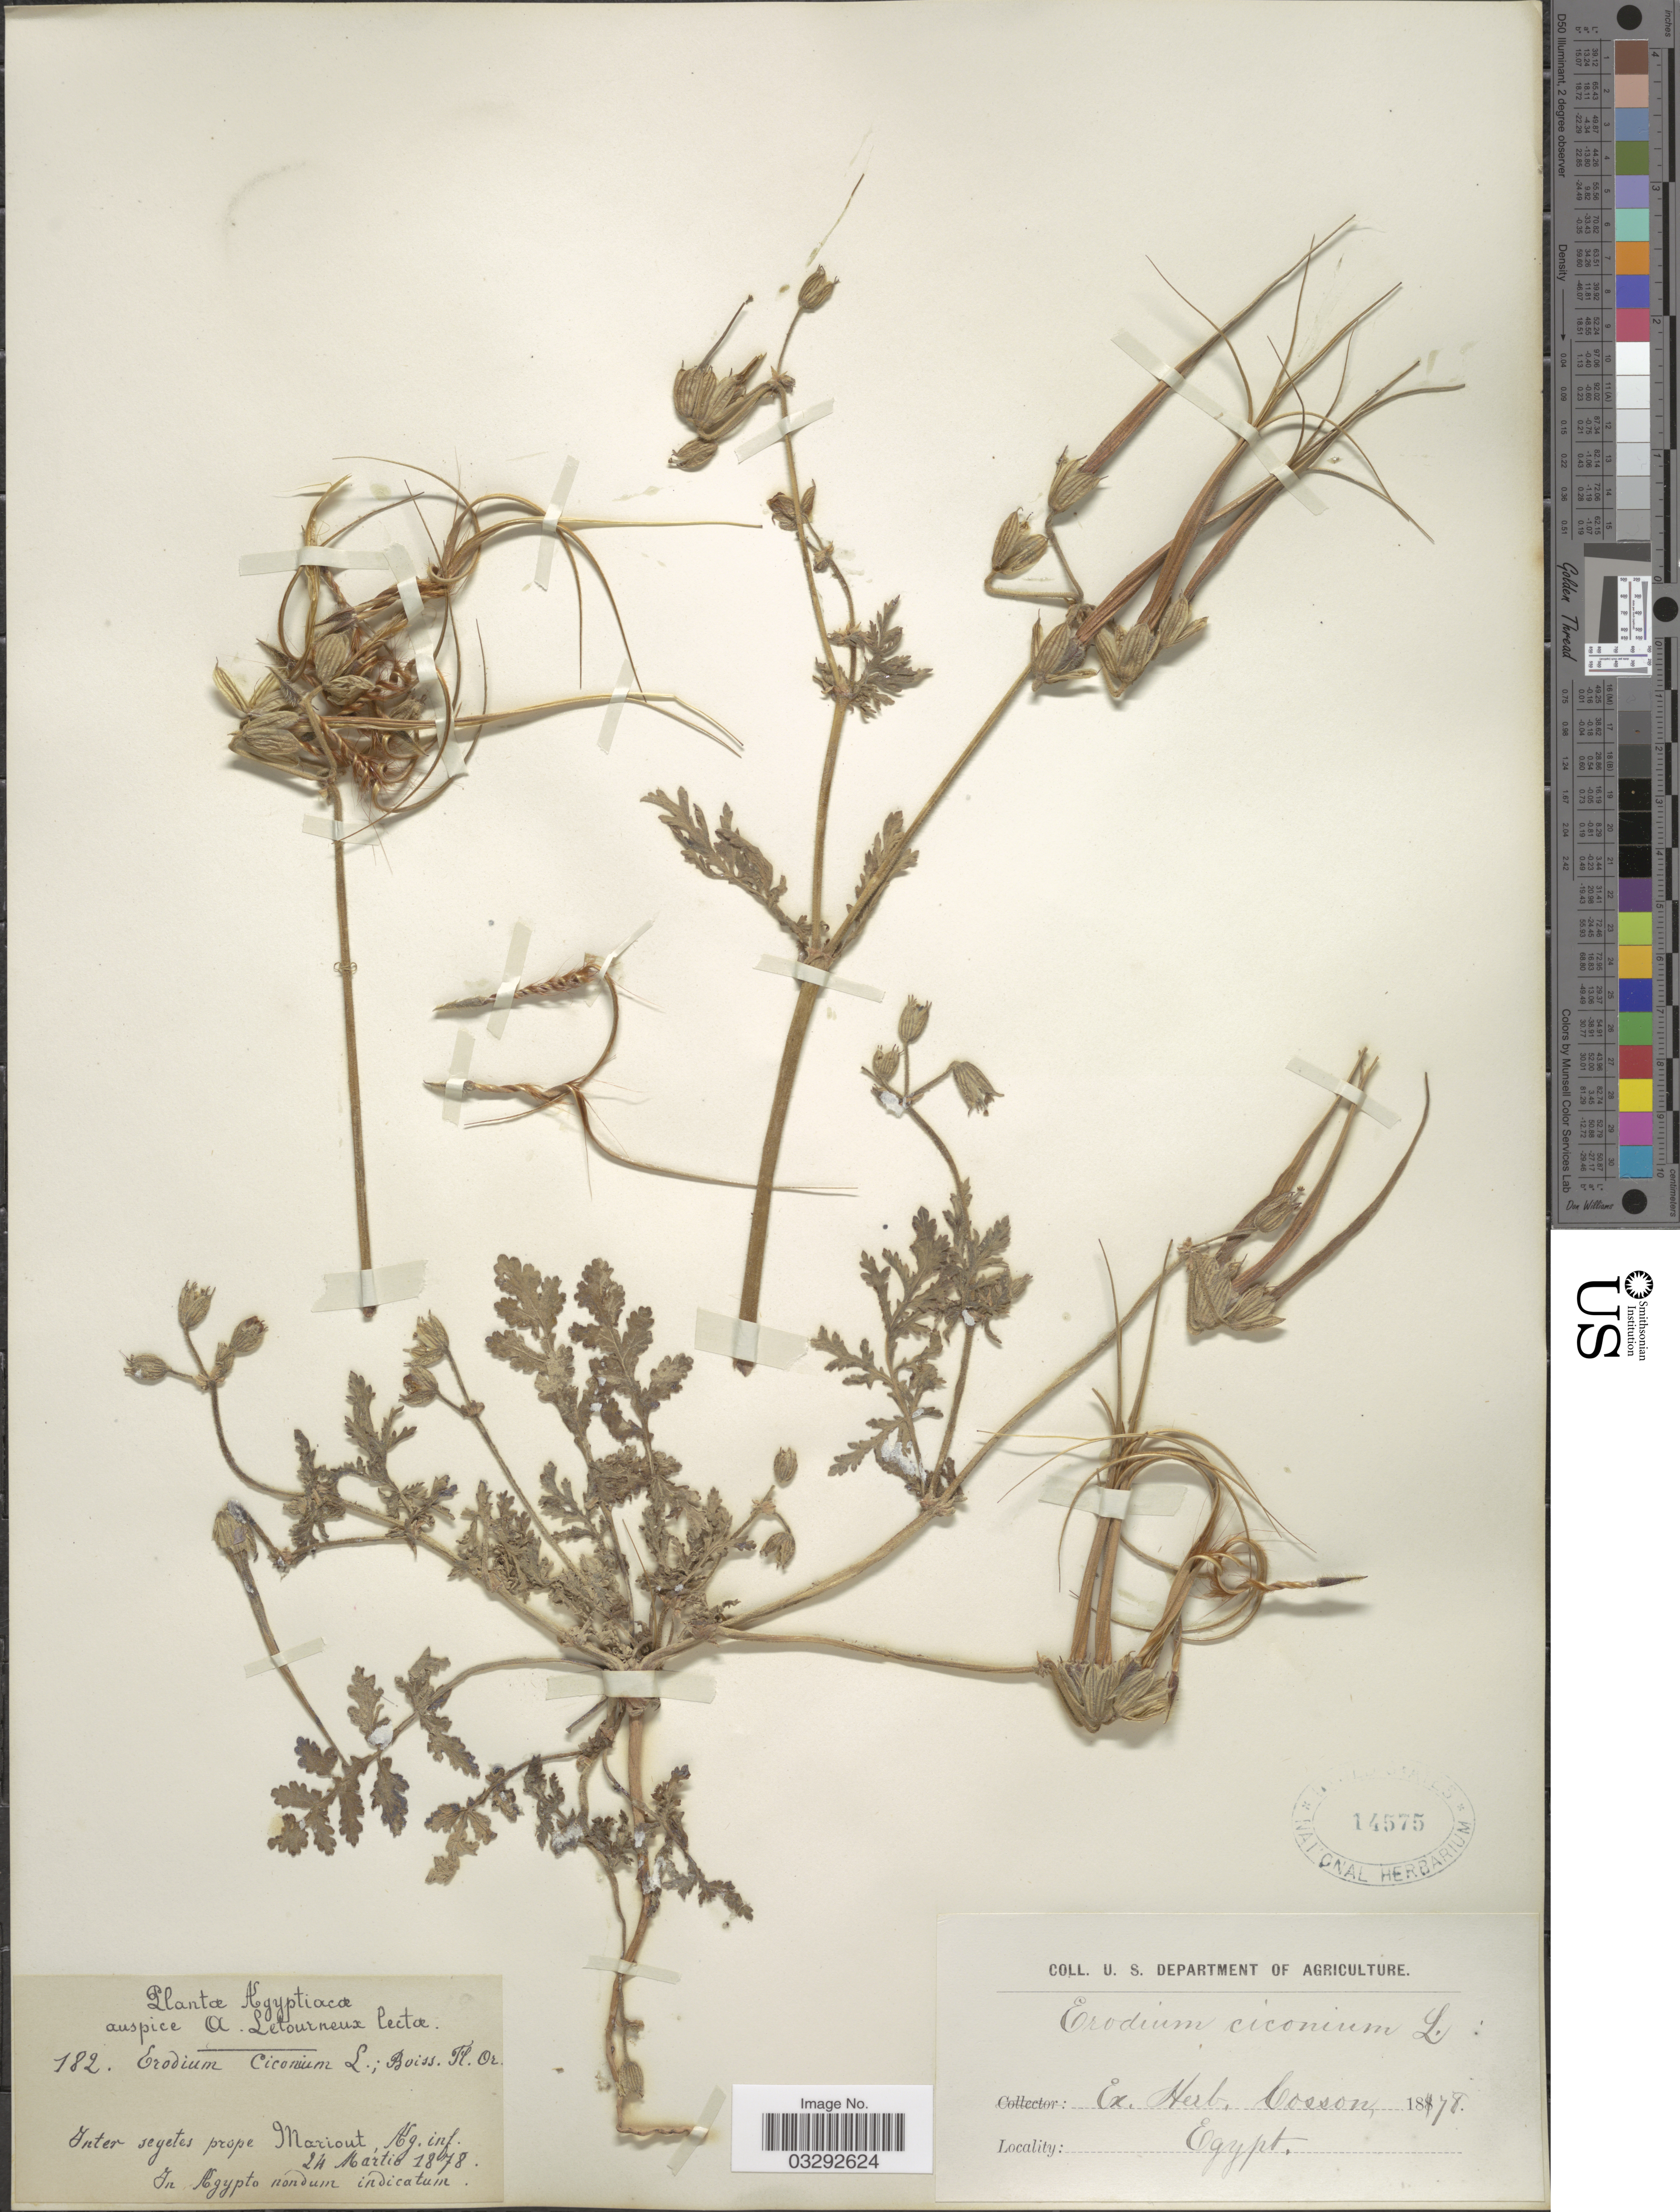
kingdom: Plantae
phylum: Tracheophyta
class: Magnoliopsida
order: Geraniales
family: Geraniaceae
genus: Erodium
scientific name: Erodium ciconium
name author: (L.) L'Hér.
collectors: A. Letourneux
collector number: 182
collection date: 1878-03-24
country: Egypt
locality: Inter seyetes prope Mariout, Alg. inf.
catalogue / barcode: US 14575